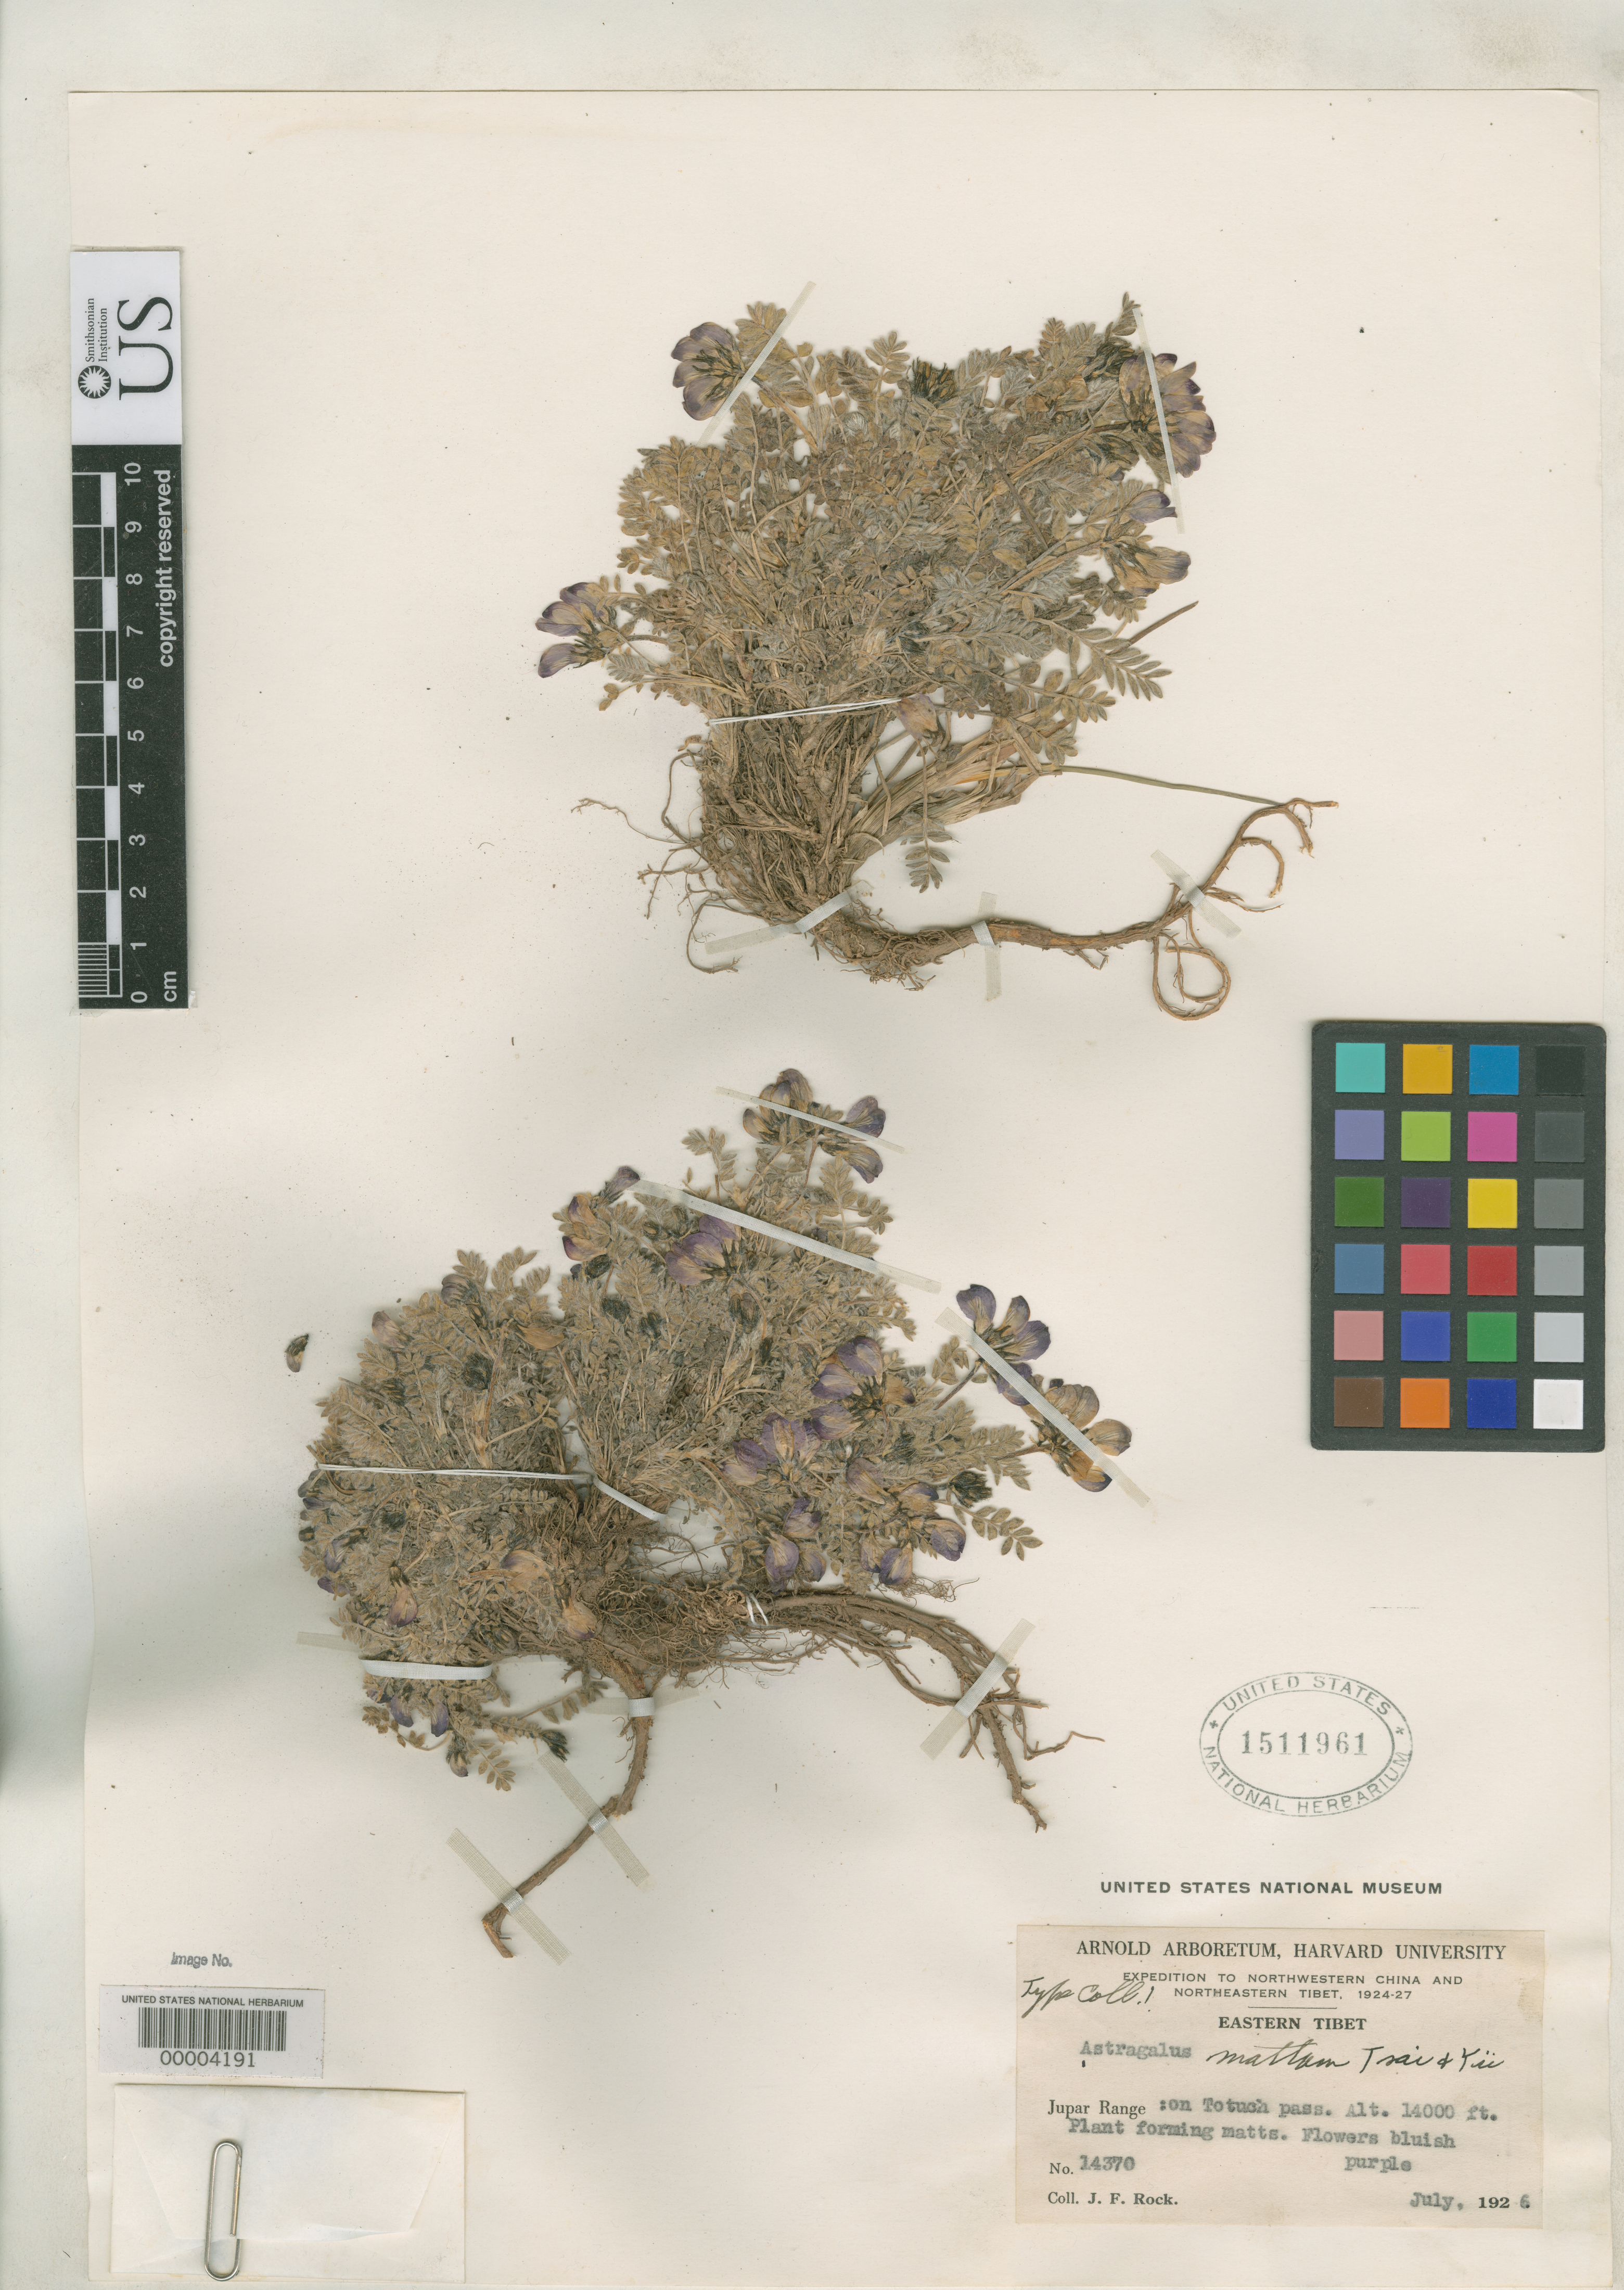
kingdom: Plantae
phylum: Tracheophyta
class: Magnoliopsida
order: Fabales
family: Fabaceae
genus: Astragalus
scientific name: Astragalus mattam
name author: Tsai & T.T. Yu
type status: Isotype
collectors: J. F. Rock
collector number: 14370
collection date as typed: Jul 1926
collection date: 1926-07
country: China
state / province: Xizang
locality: Jupar Range, Totuch pass.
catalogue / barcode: US 1511961